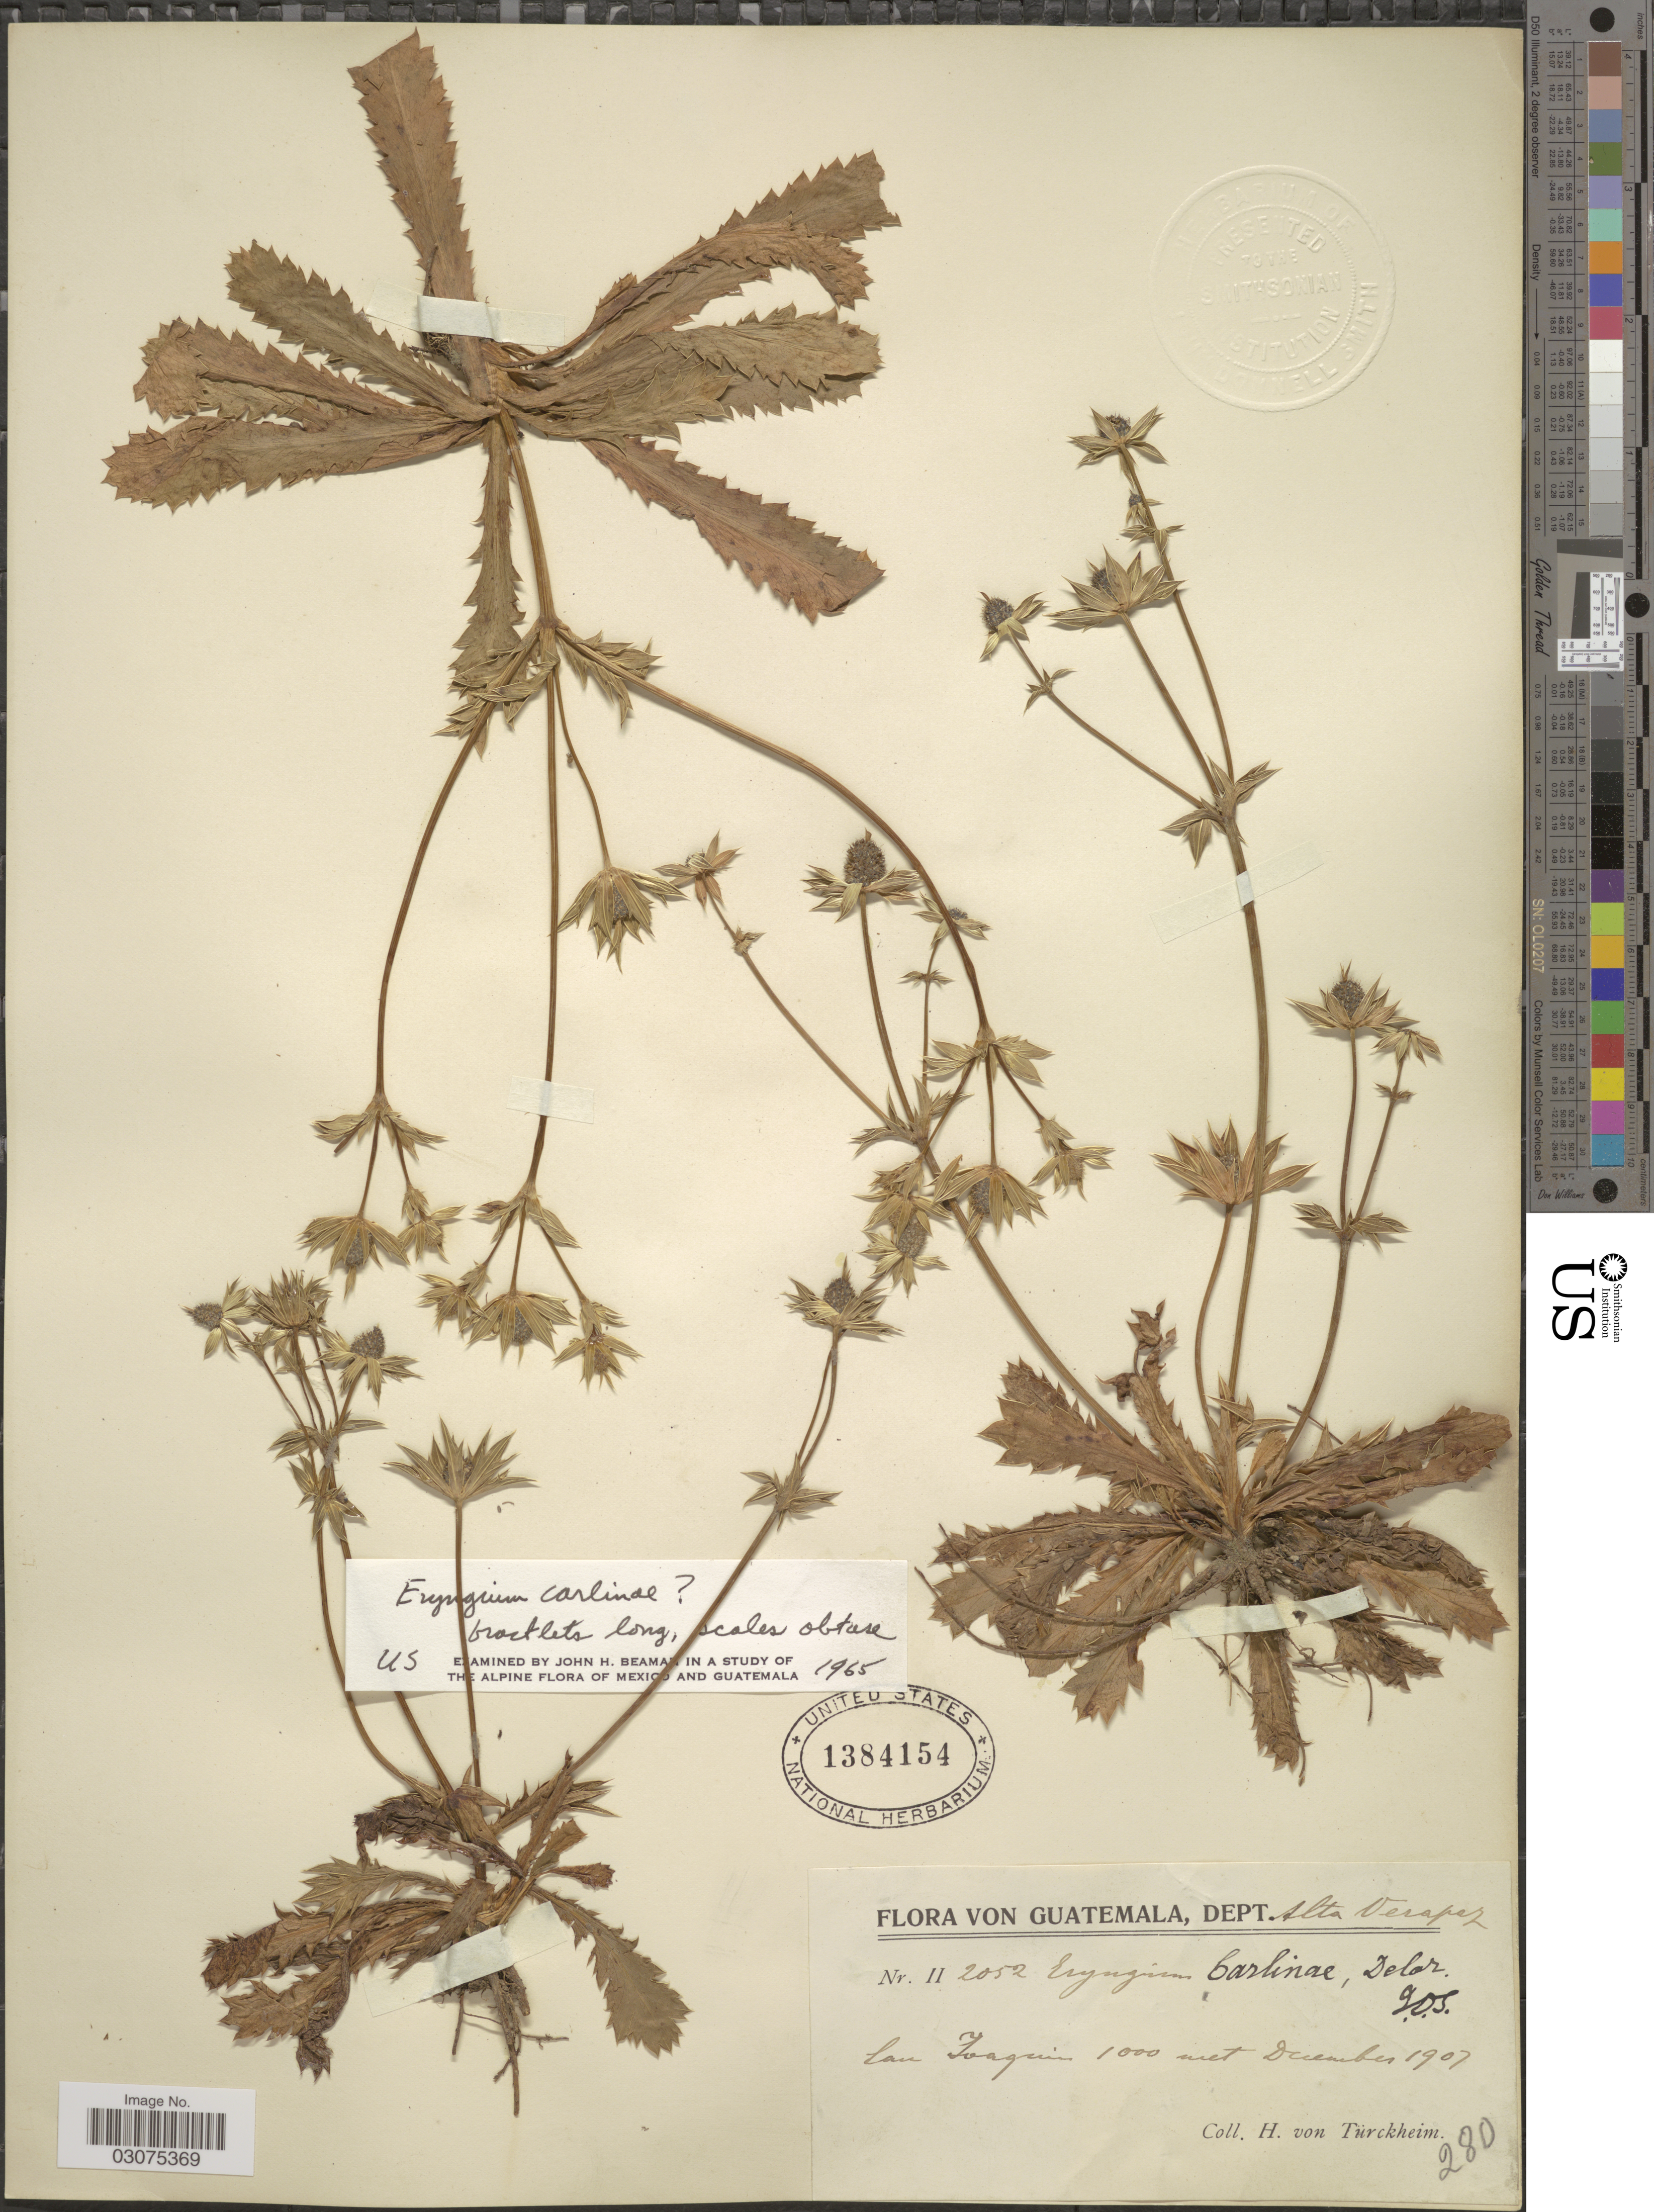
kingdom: Plantae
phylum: Tracheophyta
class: Magnoliopsida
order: Apiales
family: Apiaceae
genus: Eryngium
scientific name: Eryngium carlinae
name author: F. Delaroche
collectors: H. von Türckheim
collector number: II 2052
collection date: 1907-12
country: Guatemala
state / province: Alta Verapaz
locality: Dept. Alta Verapaz. San Joaquin.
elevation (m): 1000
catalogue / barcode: US 1384154